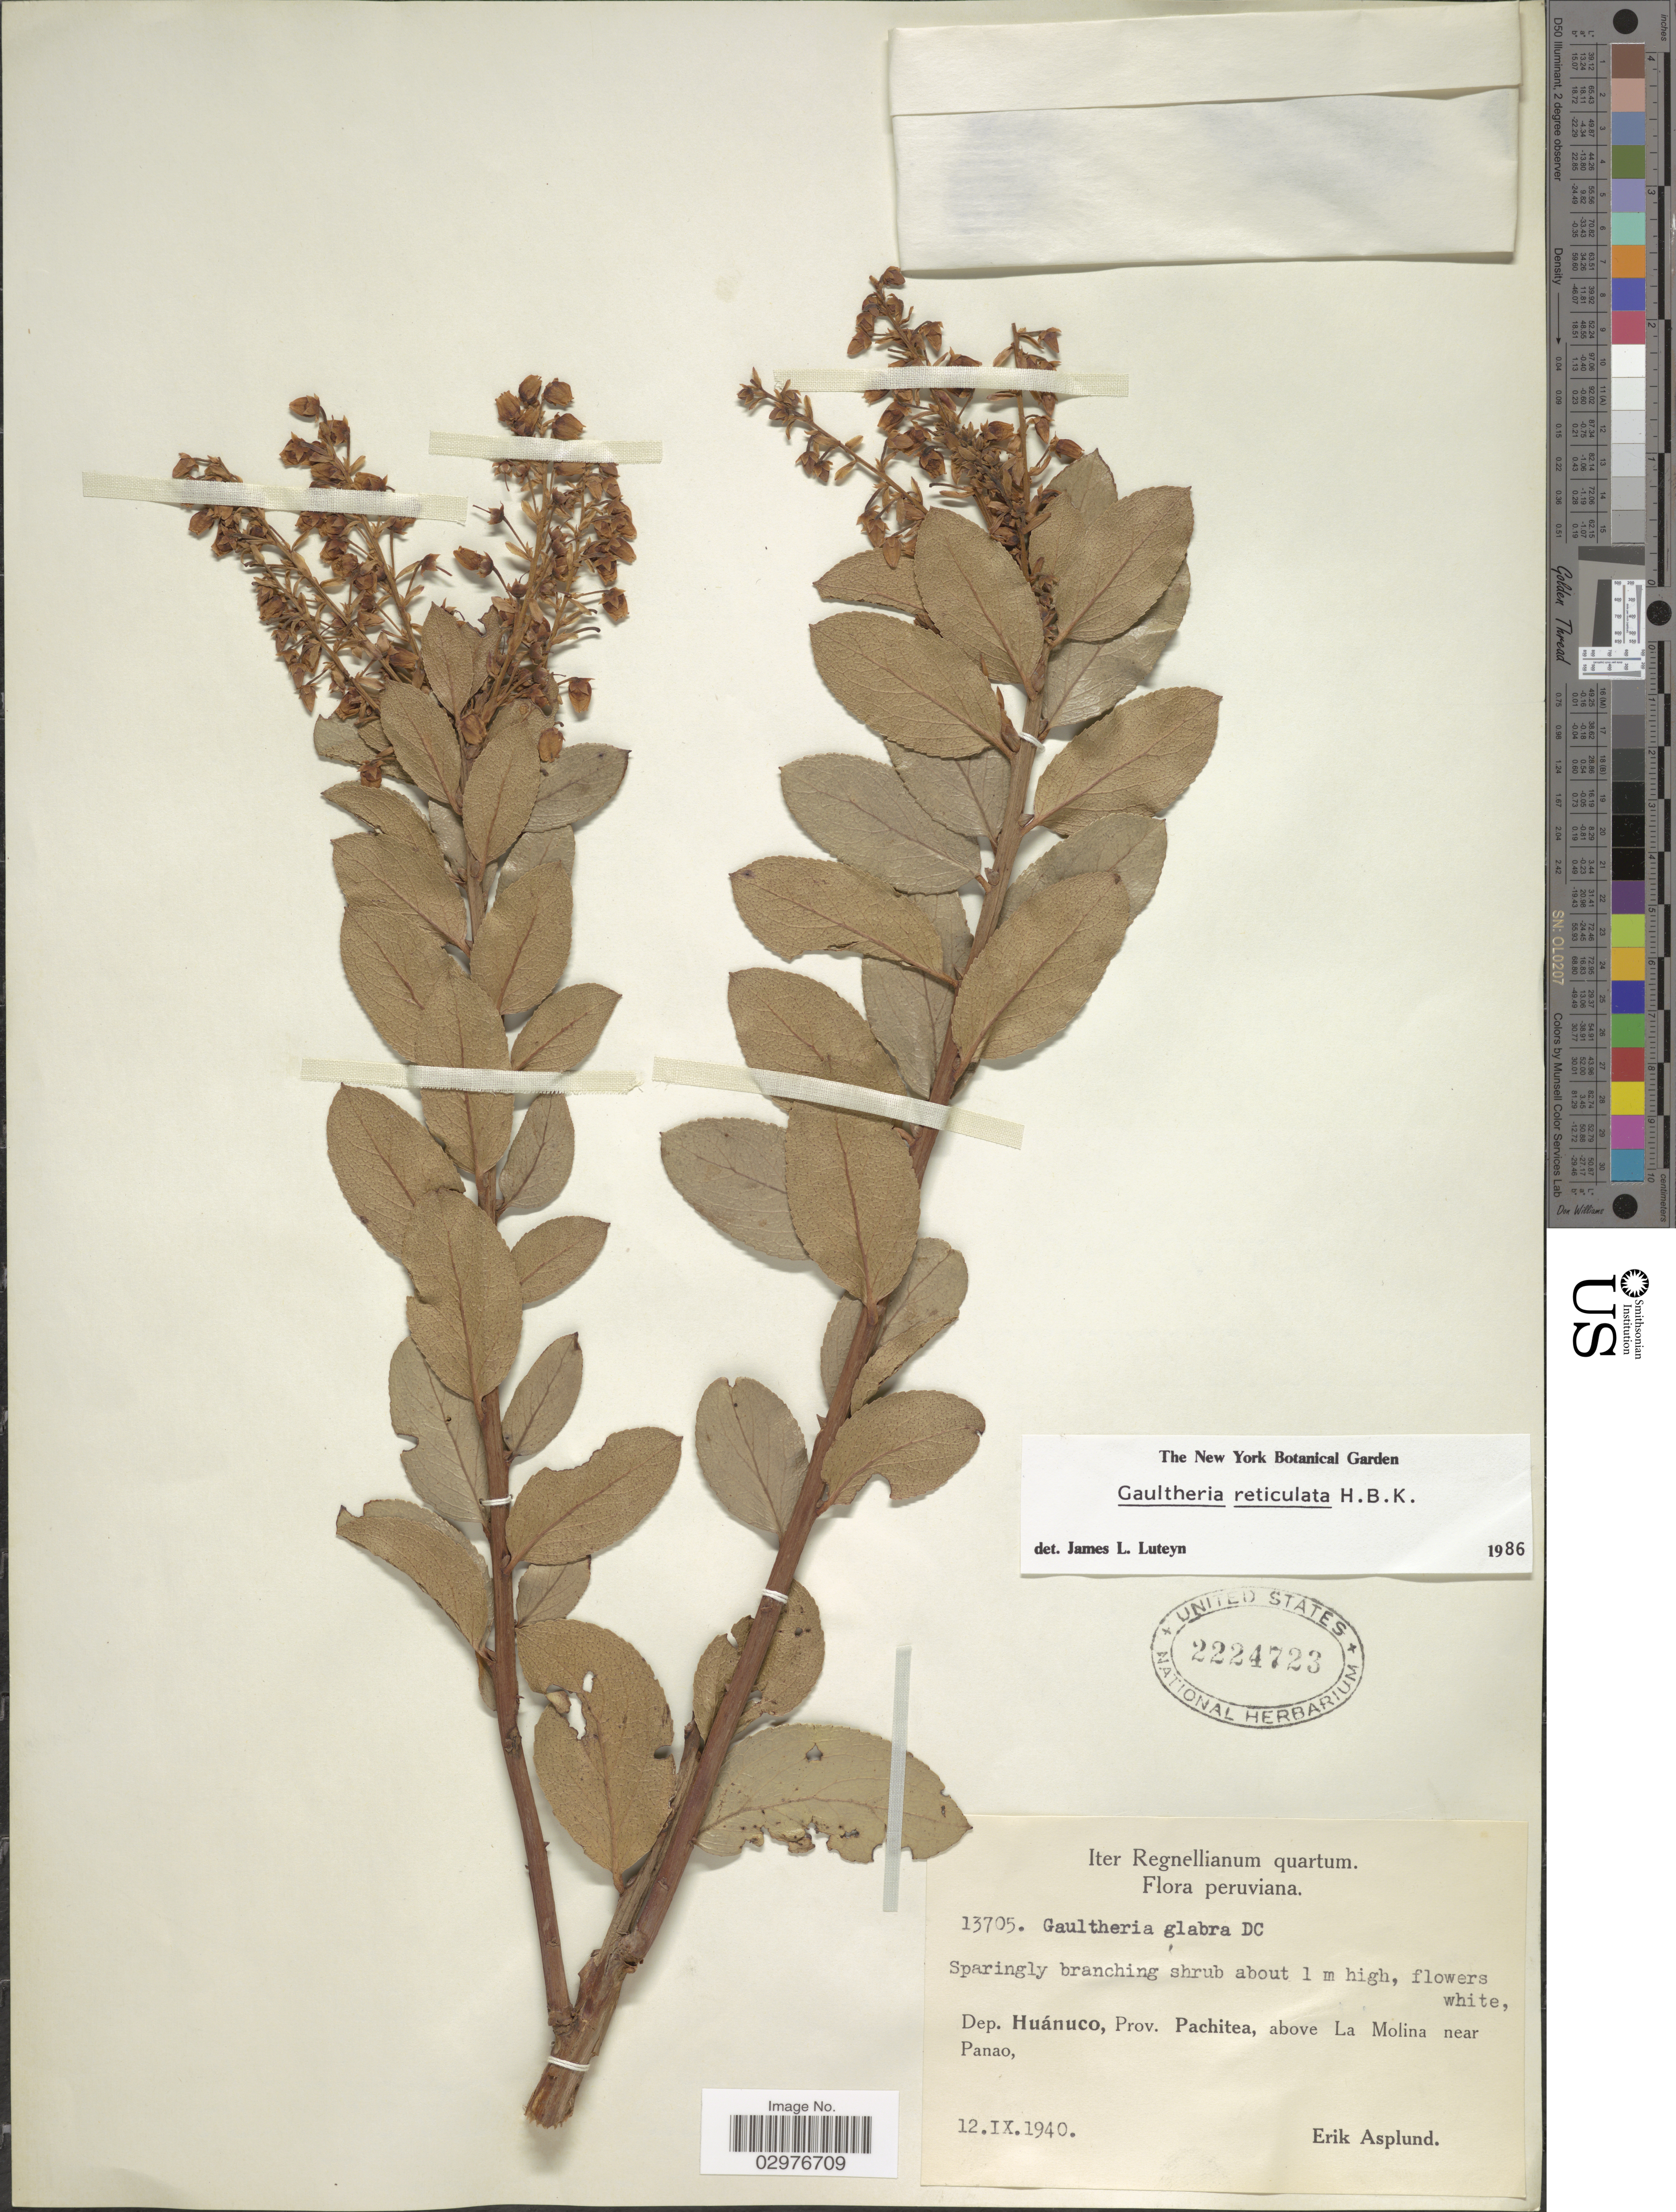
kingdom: Plantae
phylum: Tracheophyta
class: Magnoliopsida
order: Ericales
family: Ericaceae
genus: Gaultheria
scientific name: Gaultheria reticulata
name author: Kunth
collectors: E. Asplund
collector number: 13705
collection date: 1940-09-12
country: Peru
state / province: Huánuco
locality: Dep. Huánuco, Prov. Pachitea, above La Molina near Panao.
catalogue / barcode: US 2224723